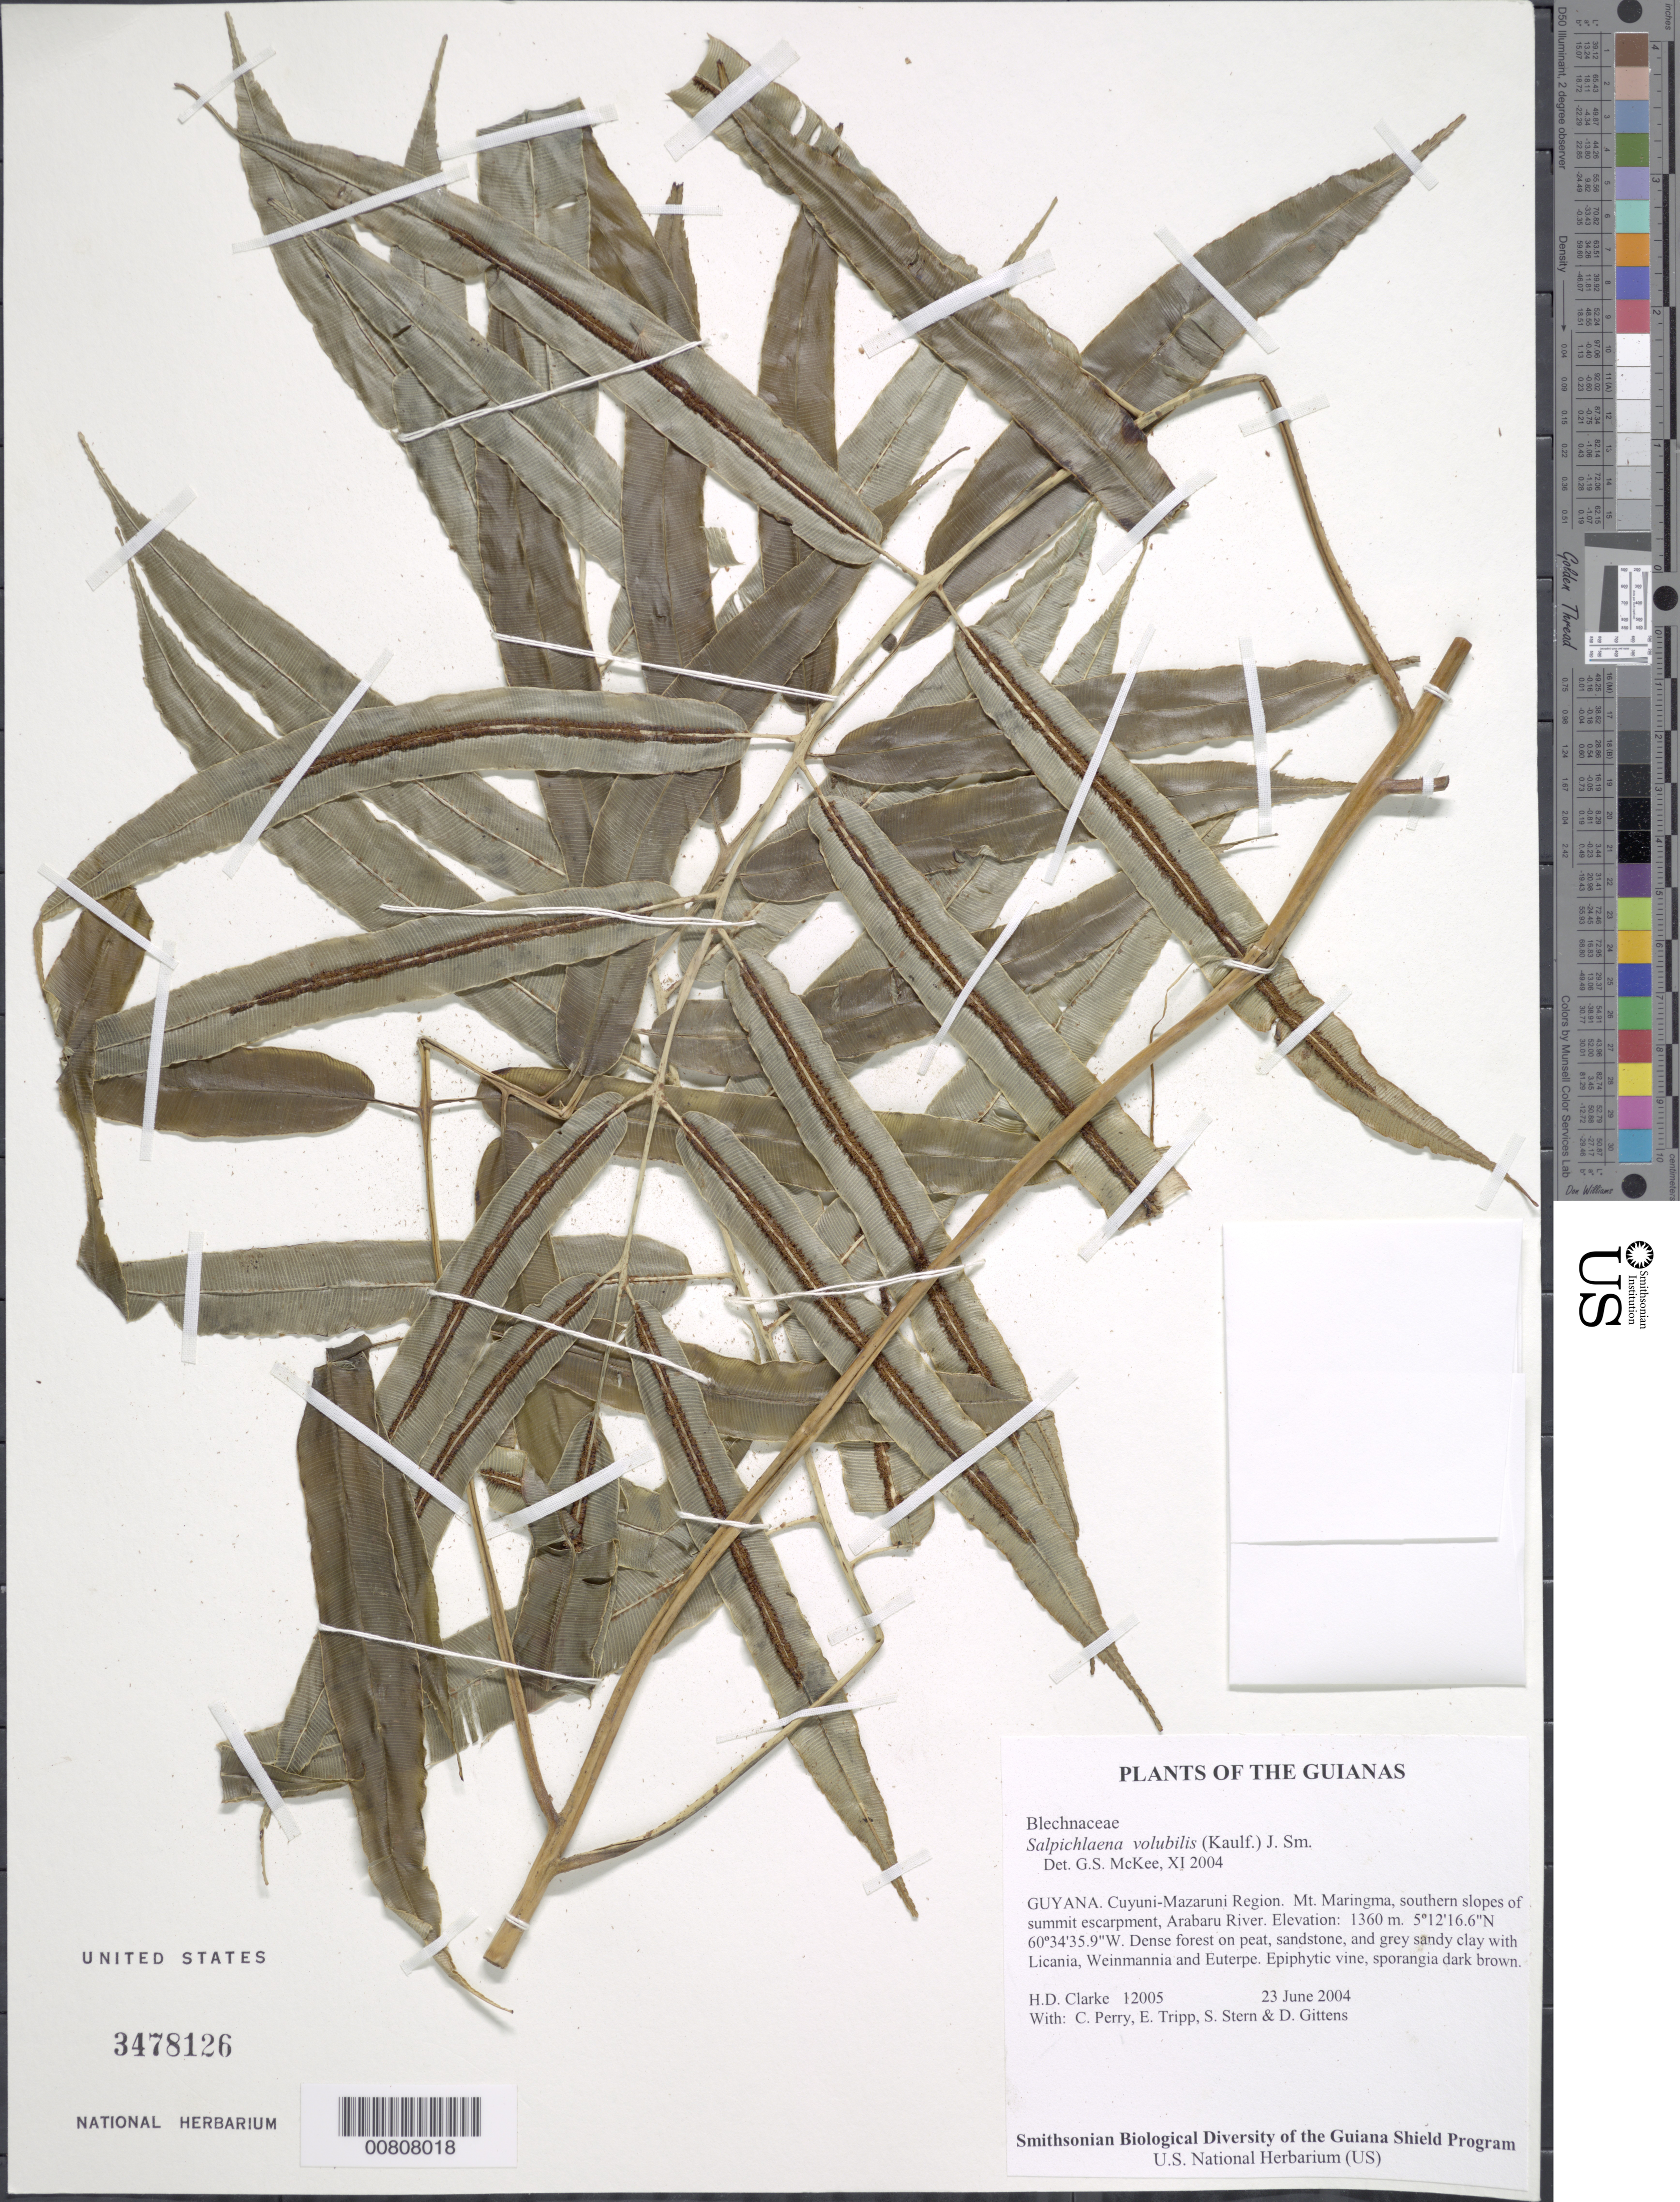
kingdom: Plantae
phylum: Tracheophyta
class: Polypodiopsida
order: Polypodiales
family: Blechnaceae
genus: Salpichlaena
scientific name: Salpichlaena volubilis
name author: (Kaulf.) J. Sm.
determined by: McKee, G. S., (US), NMNH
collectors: H. D. Clarke, C. Perry, E. Tripp, S. R. Stern & D. Gittens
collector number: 12005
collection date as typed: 23 June 2004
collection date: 2004-06-23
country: Guyana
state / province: Cuyuni-Mazaruni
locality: Mt. Maringma, southern slopes of summit escarpment, Arabaru River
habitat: Dense forest on peat, sandstone, and grey sandy clay with Licania, Weinmannia and Euterpe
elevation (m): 1360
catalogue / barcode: US 3478126